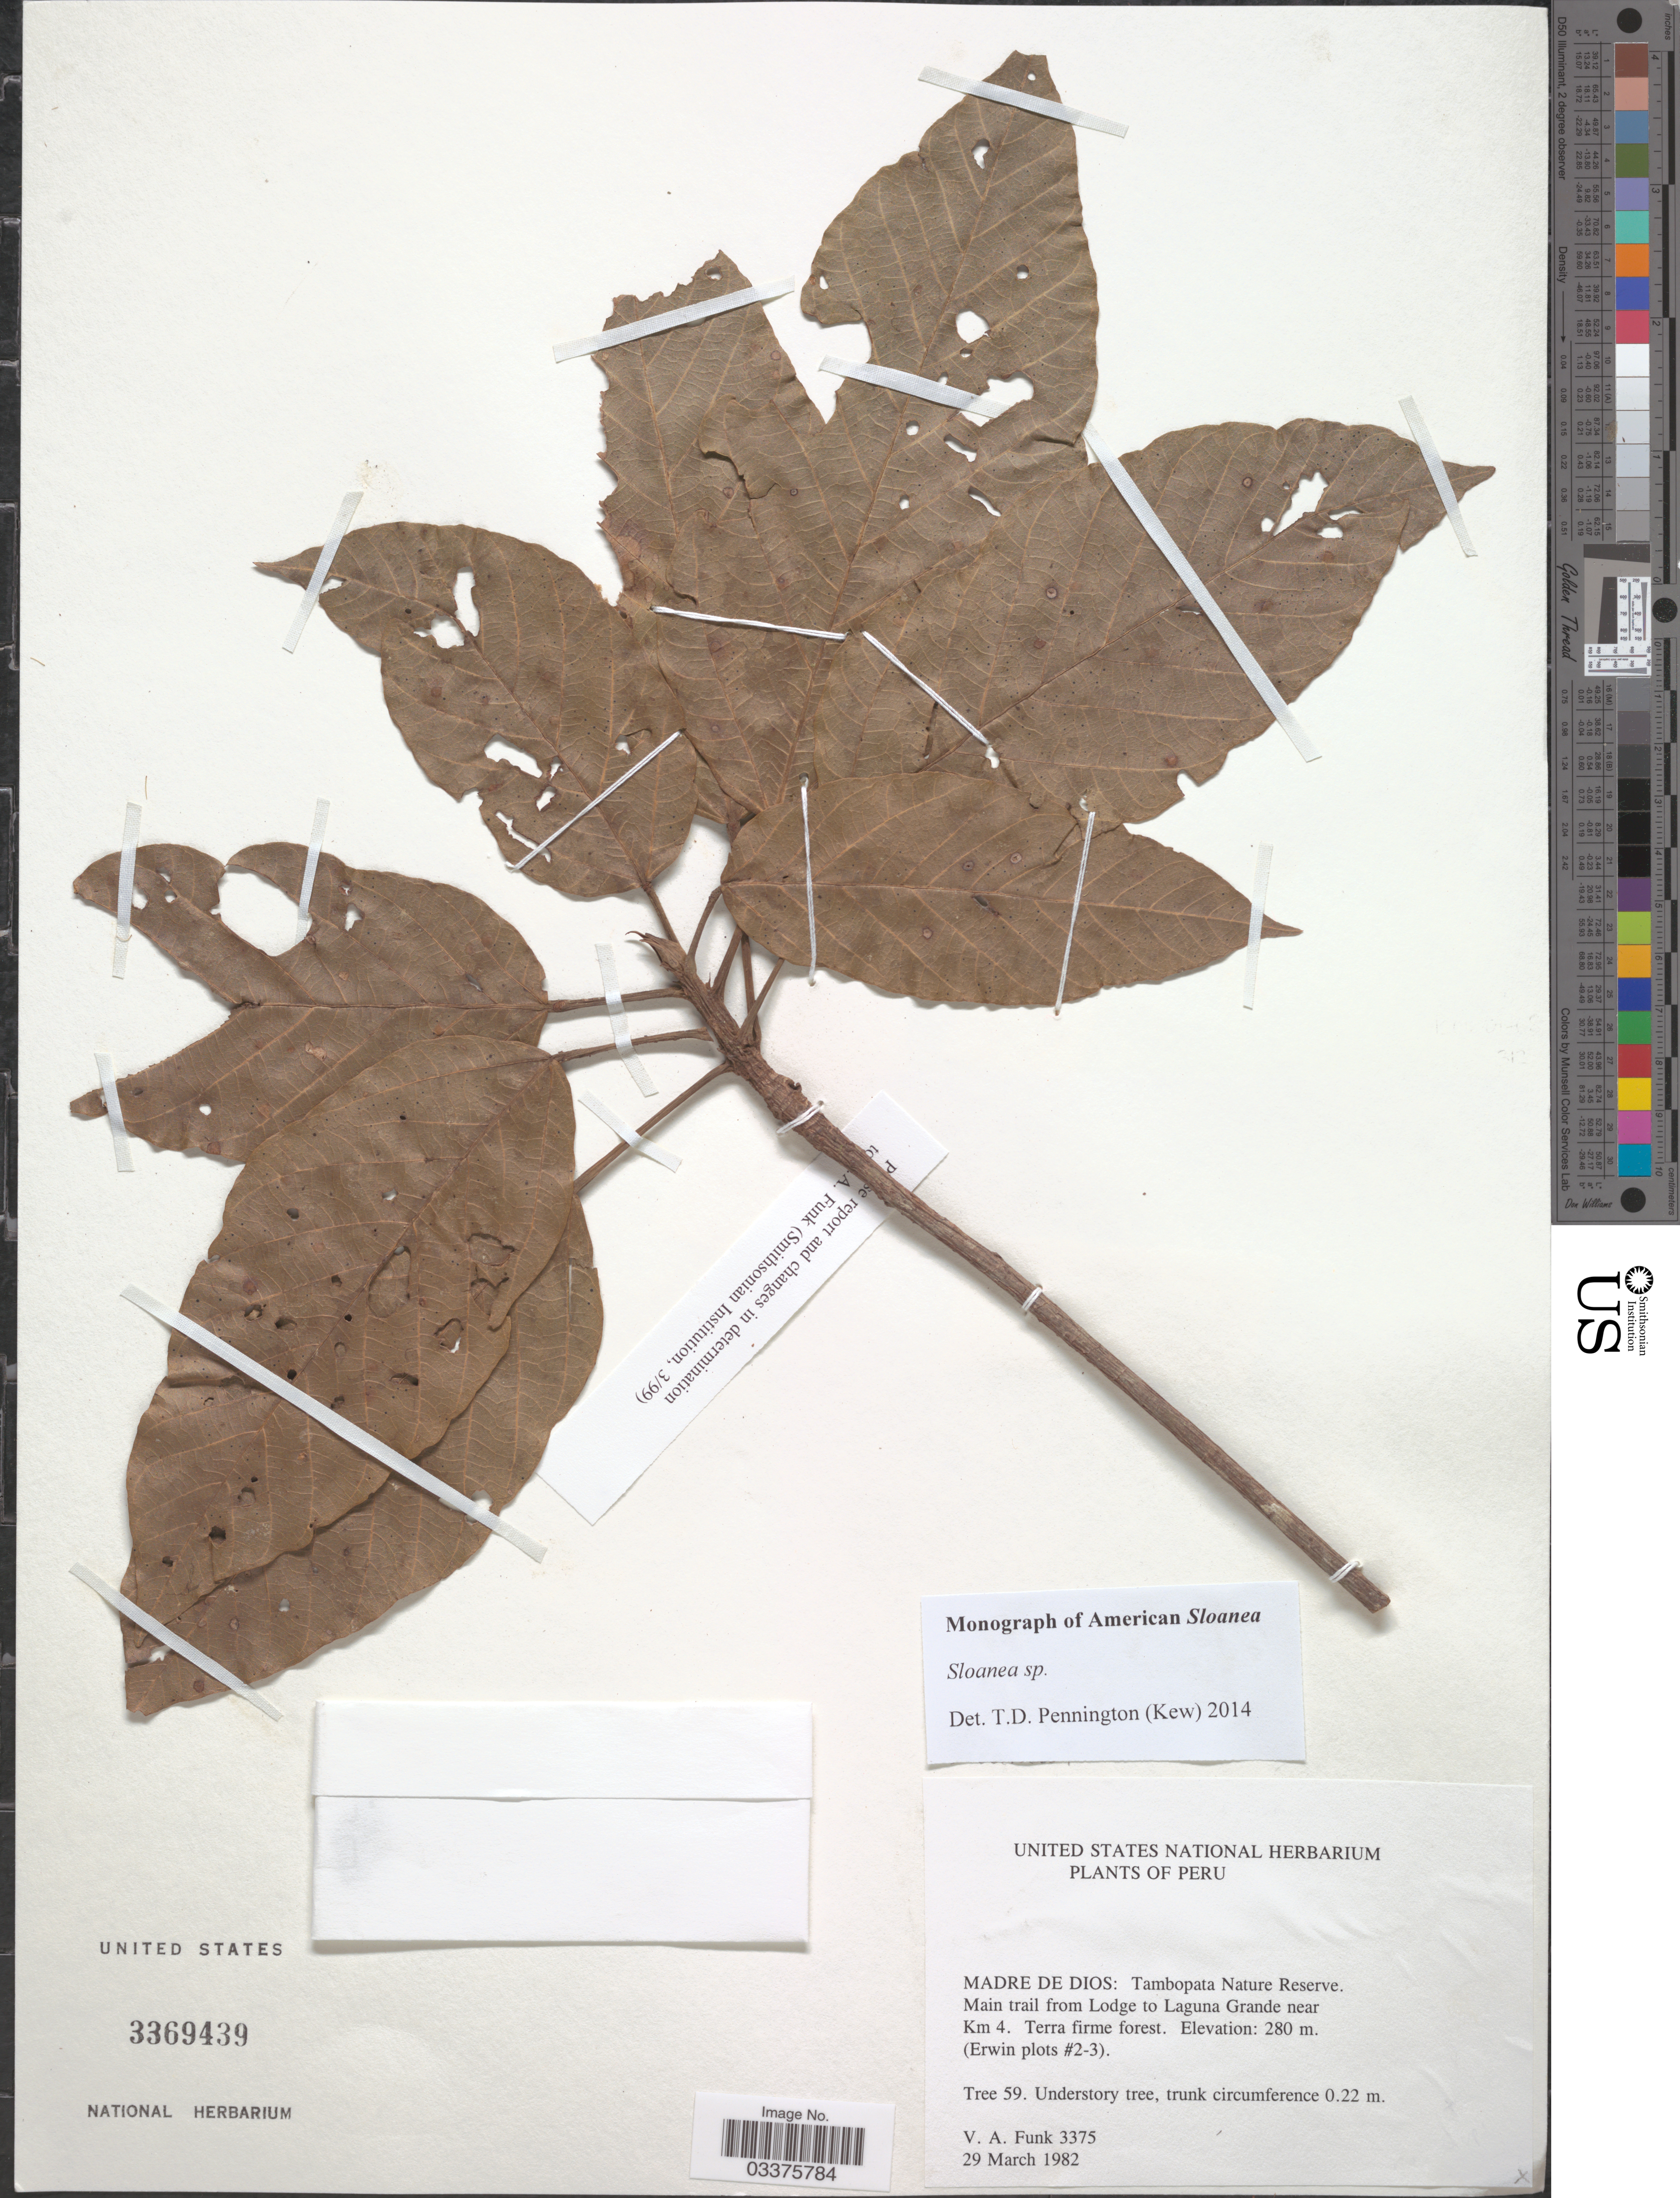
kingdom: Plantae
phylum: Tracheophyta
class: Magnoliopsida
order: Oxalidales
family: Elaeocarpaceae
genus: Sloanea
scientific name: Sloanea sp.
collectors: V. Funk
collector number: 3375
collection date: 1982-03-29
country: Peru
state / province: Madre de Dios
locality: Tambopata Nature Reserve. Main trail from Lodge to Laguna Grande near Km 4. (Erwin plots #2-3).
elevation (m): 280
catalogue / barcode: US 3369439